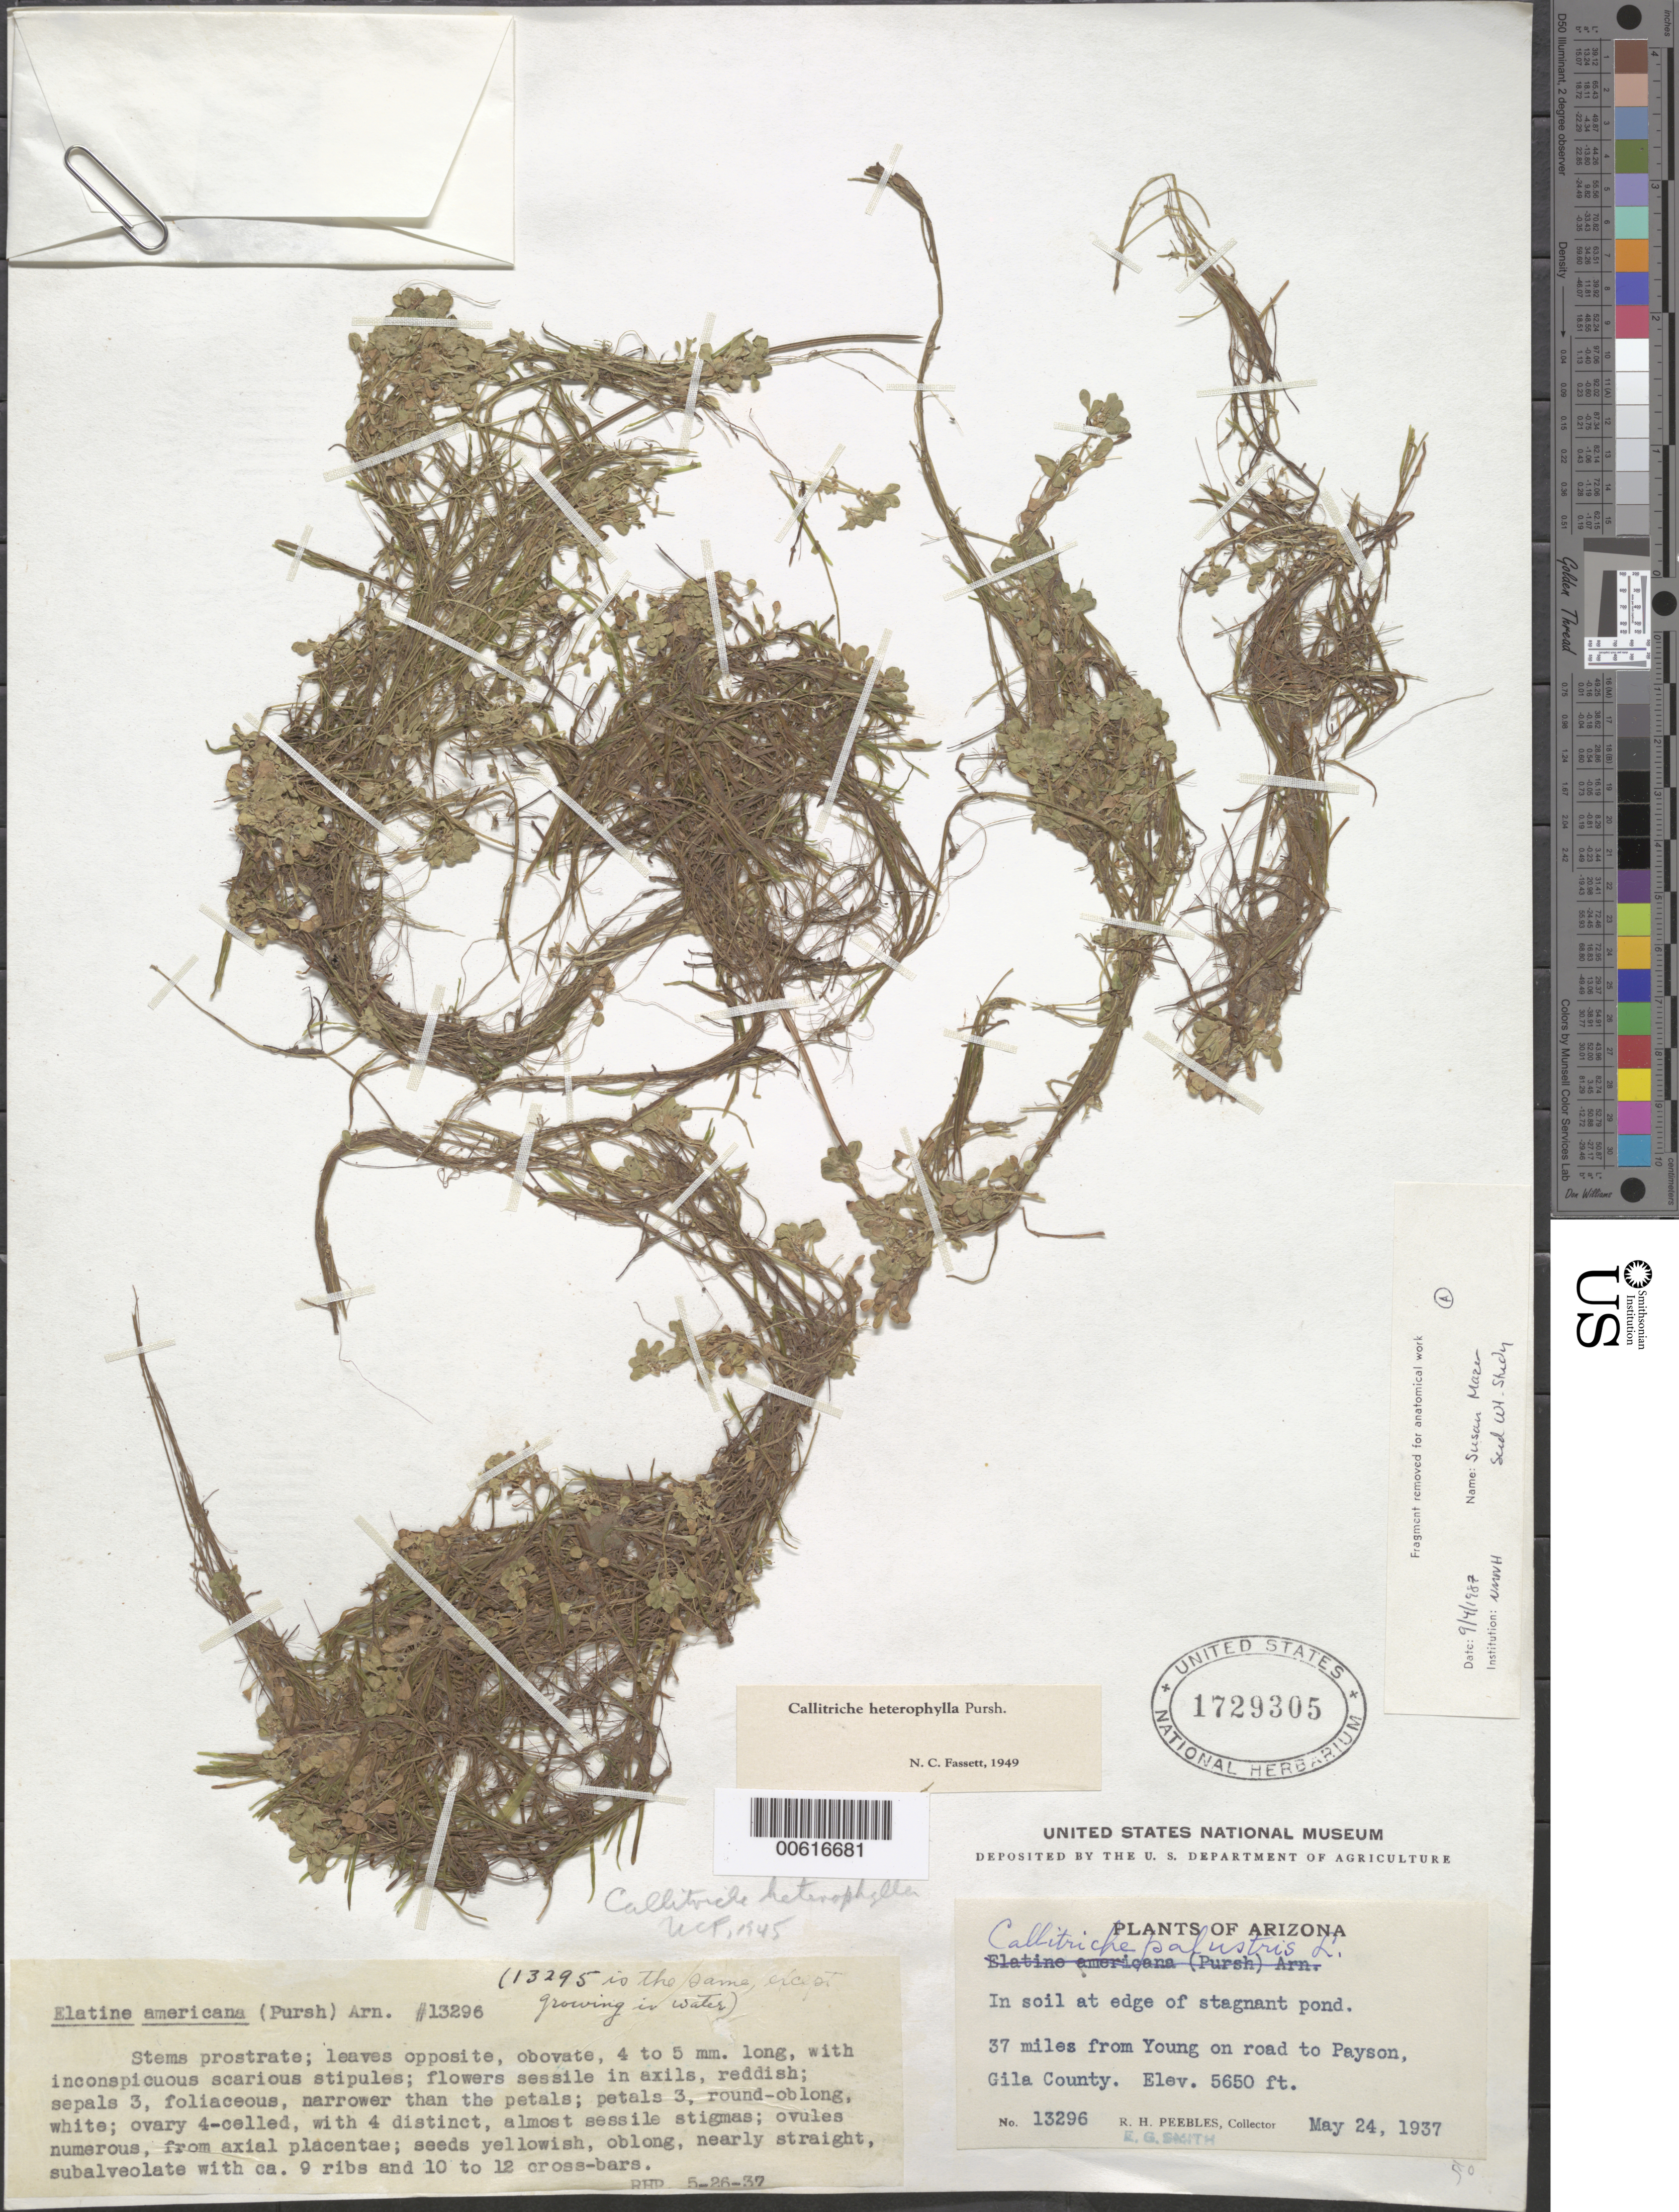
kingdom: Plantae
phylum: Tracheophyta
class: Magnoliopsida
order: Lamiales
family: Plantaginaceae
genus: Callitriche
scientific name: Callitriche heterophylla Pursh emend. Darby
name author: Pursh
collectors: R. H. Peebles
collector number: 13296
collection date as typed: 24 May 1937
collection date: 1937-05-24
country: United States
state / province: Arizona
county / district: Gila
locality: From Young on road to Payson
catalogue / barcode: US 1729305